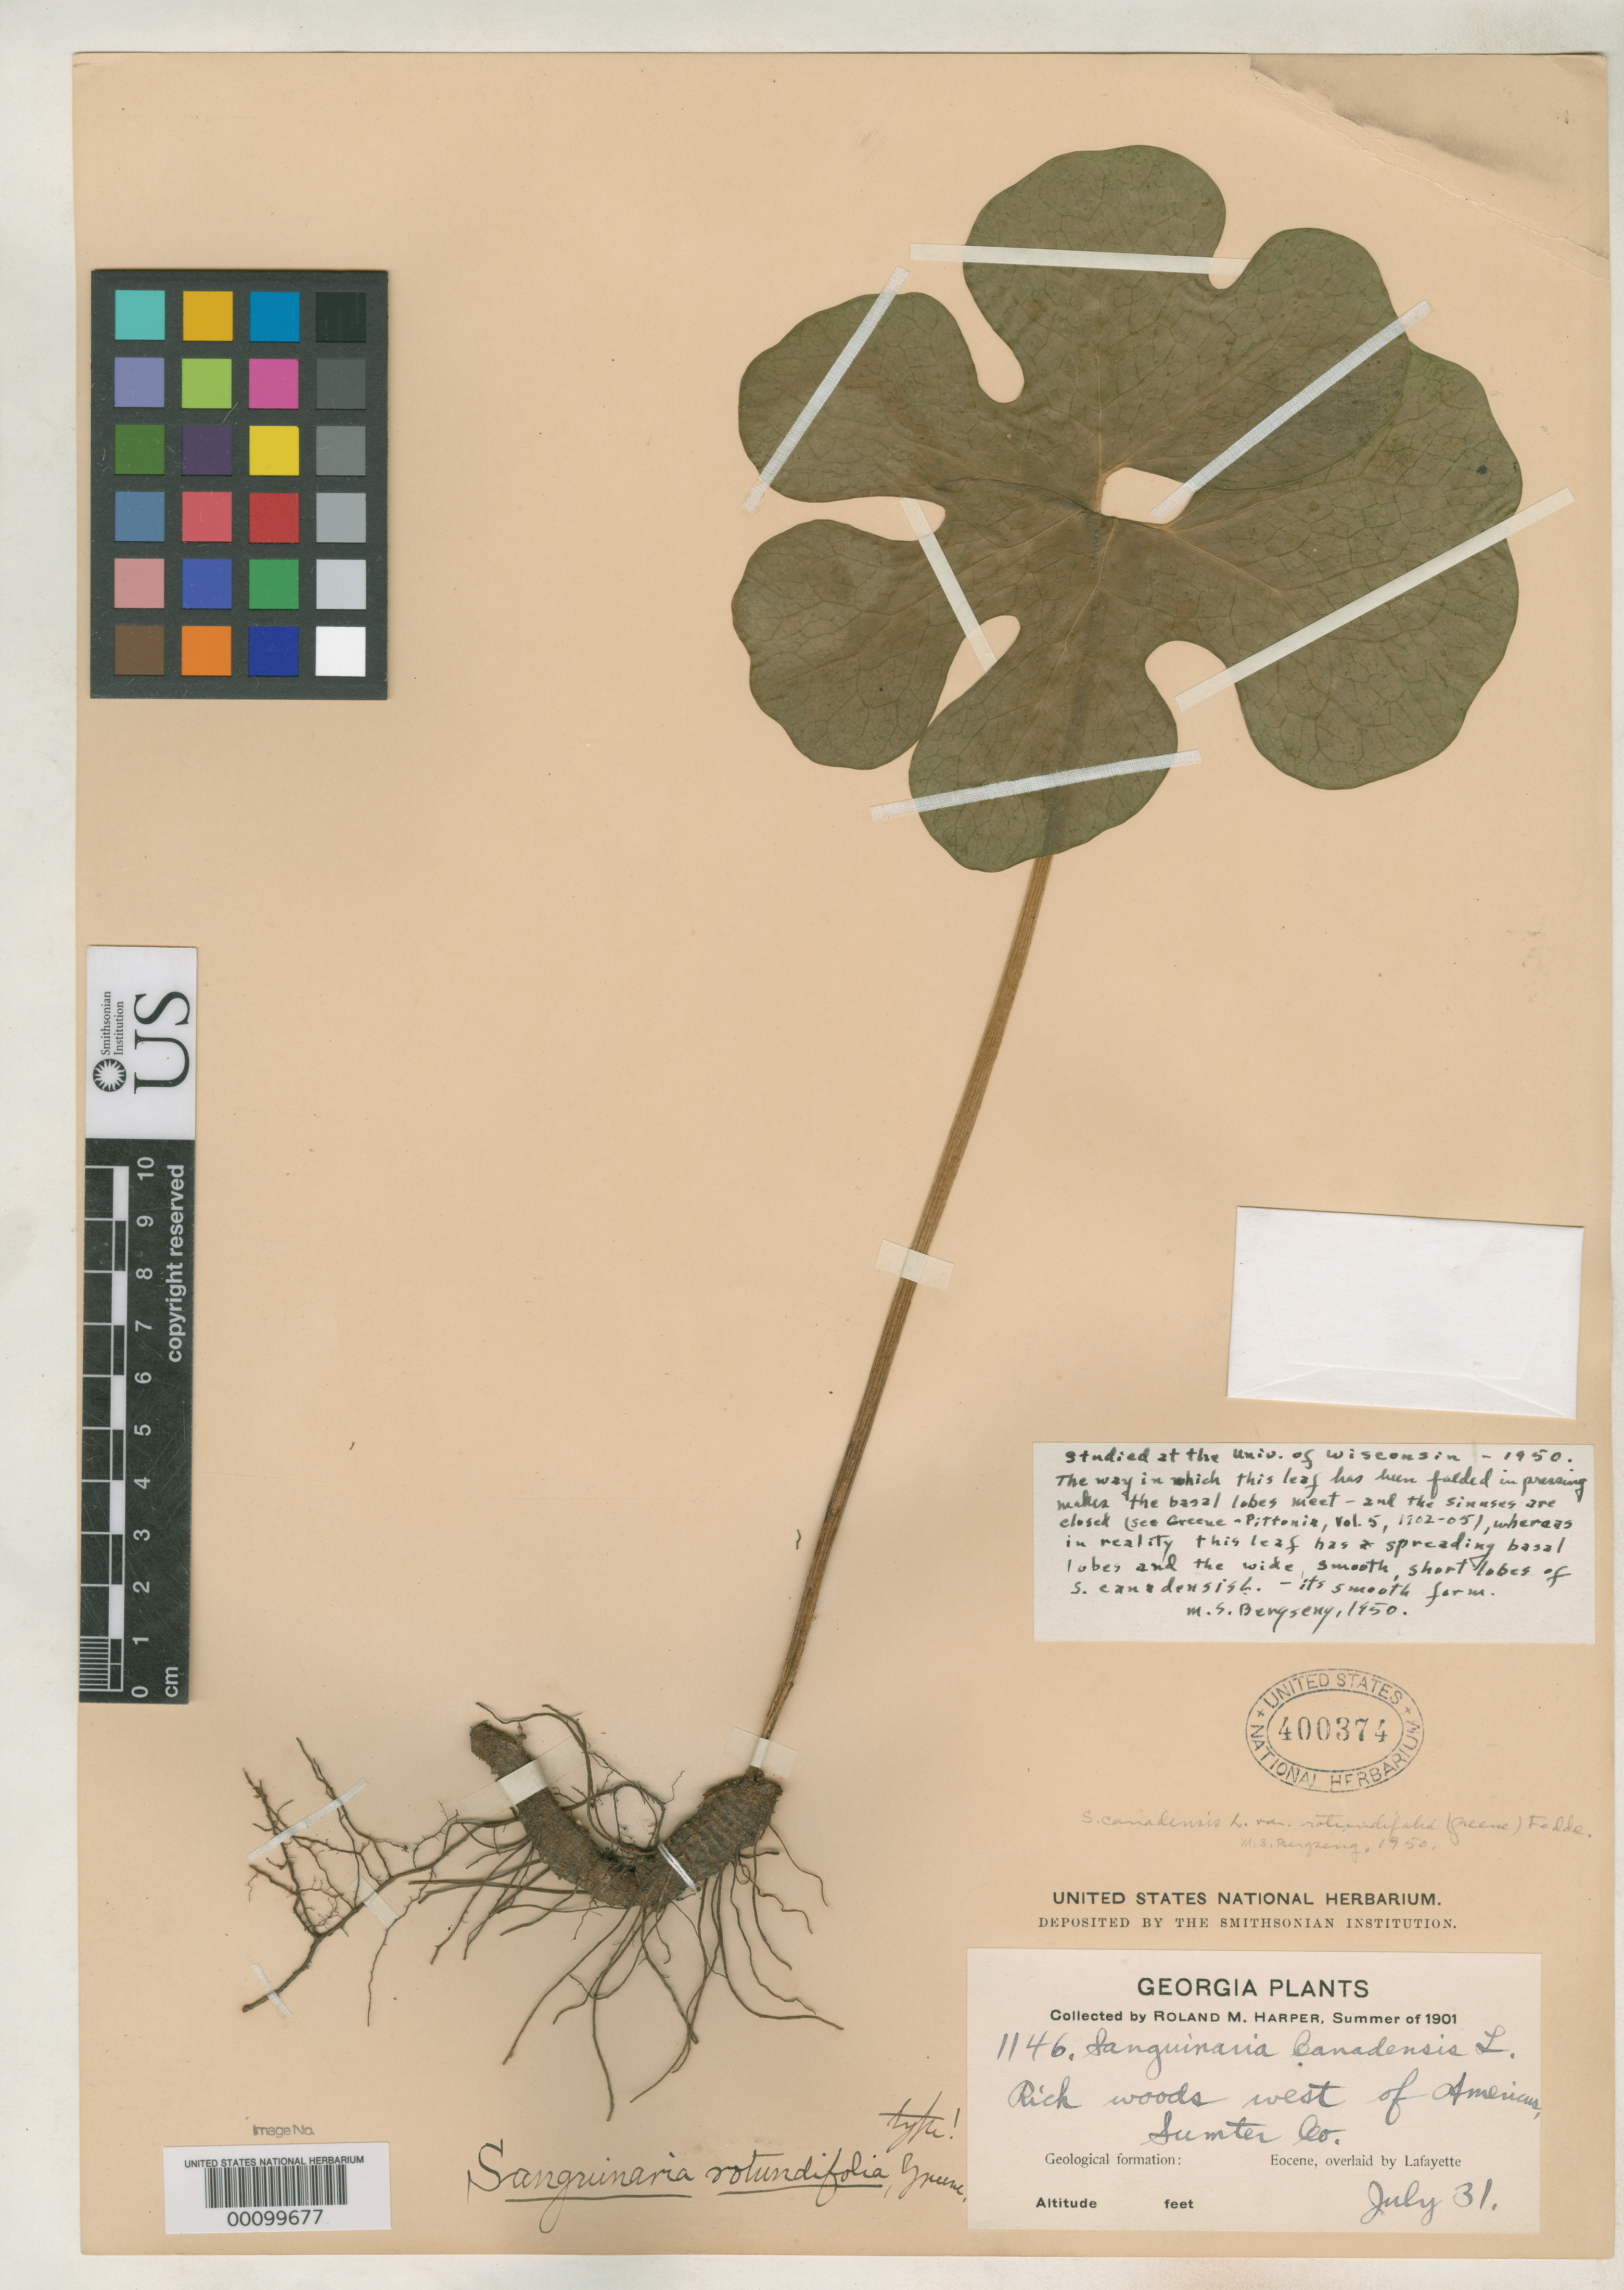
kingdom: Plantae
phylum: Tracheophyta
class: Magnoliopsida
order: Ranunculales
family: Papaveraceae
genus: Sanguinaria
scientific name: Sanguinaria rotundifolia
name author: Greene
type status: Isotype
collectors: R. M. Harper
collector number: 1146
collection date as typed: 31 Jul 1901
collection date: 1901-07-31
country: United States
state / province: Georgia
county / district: Sumter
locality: Near Americus.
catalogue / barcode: US 400374